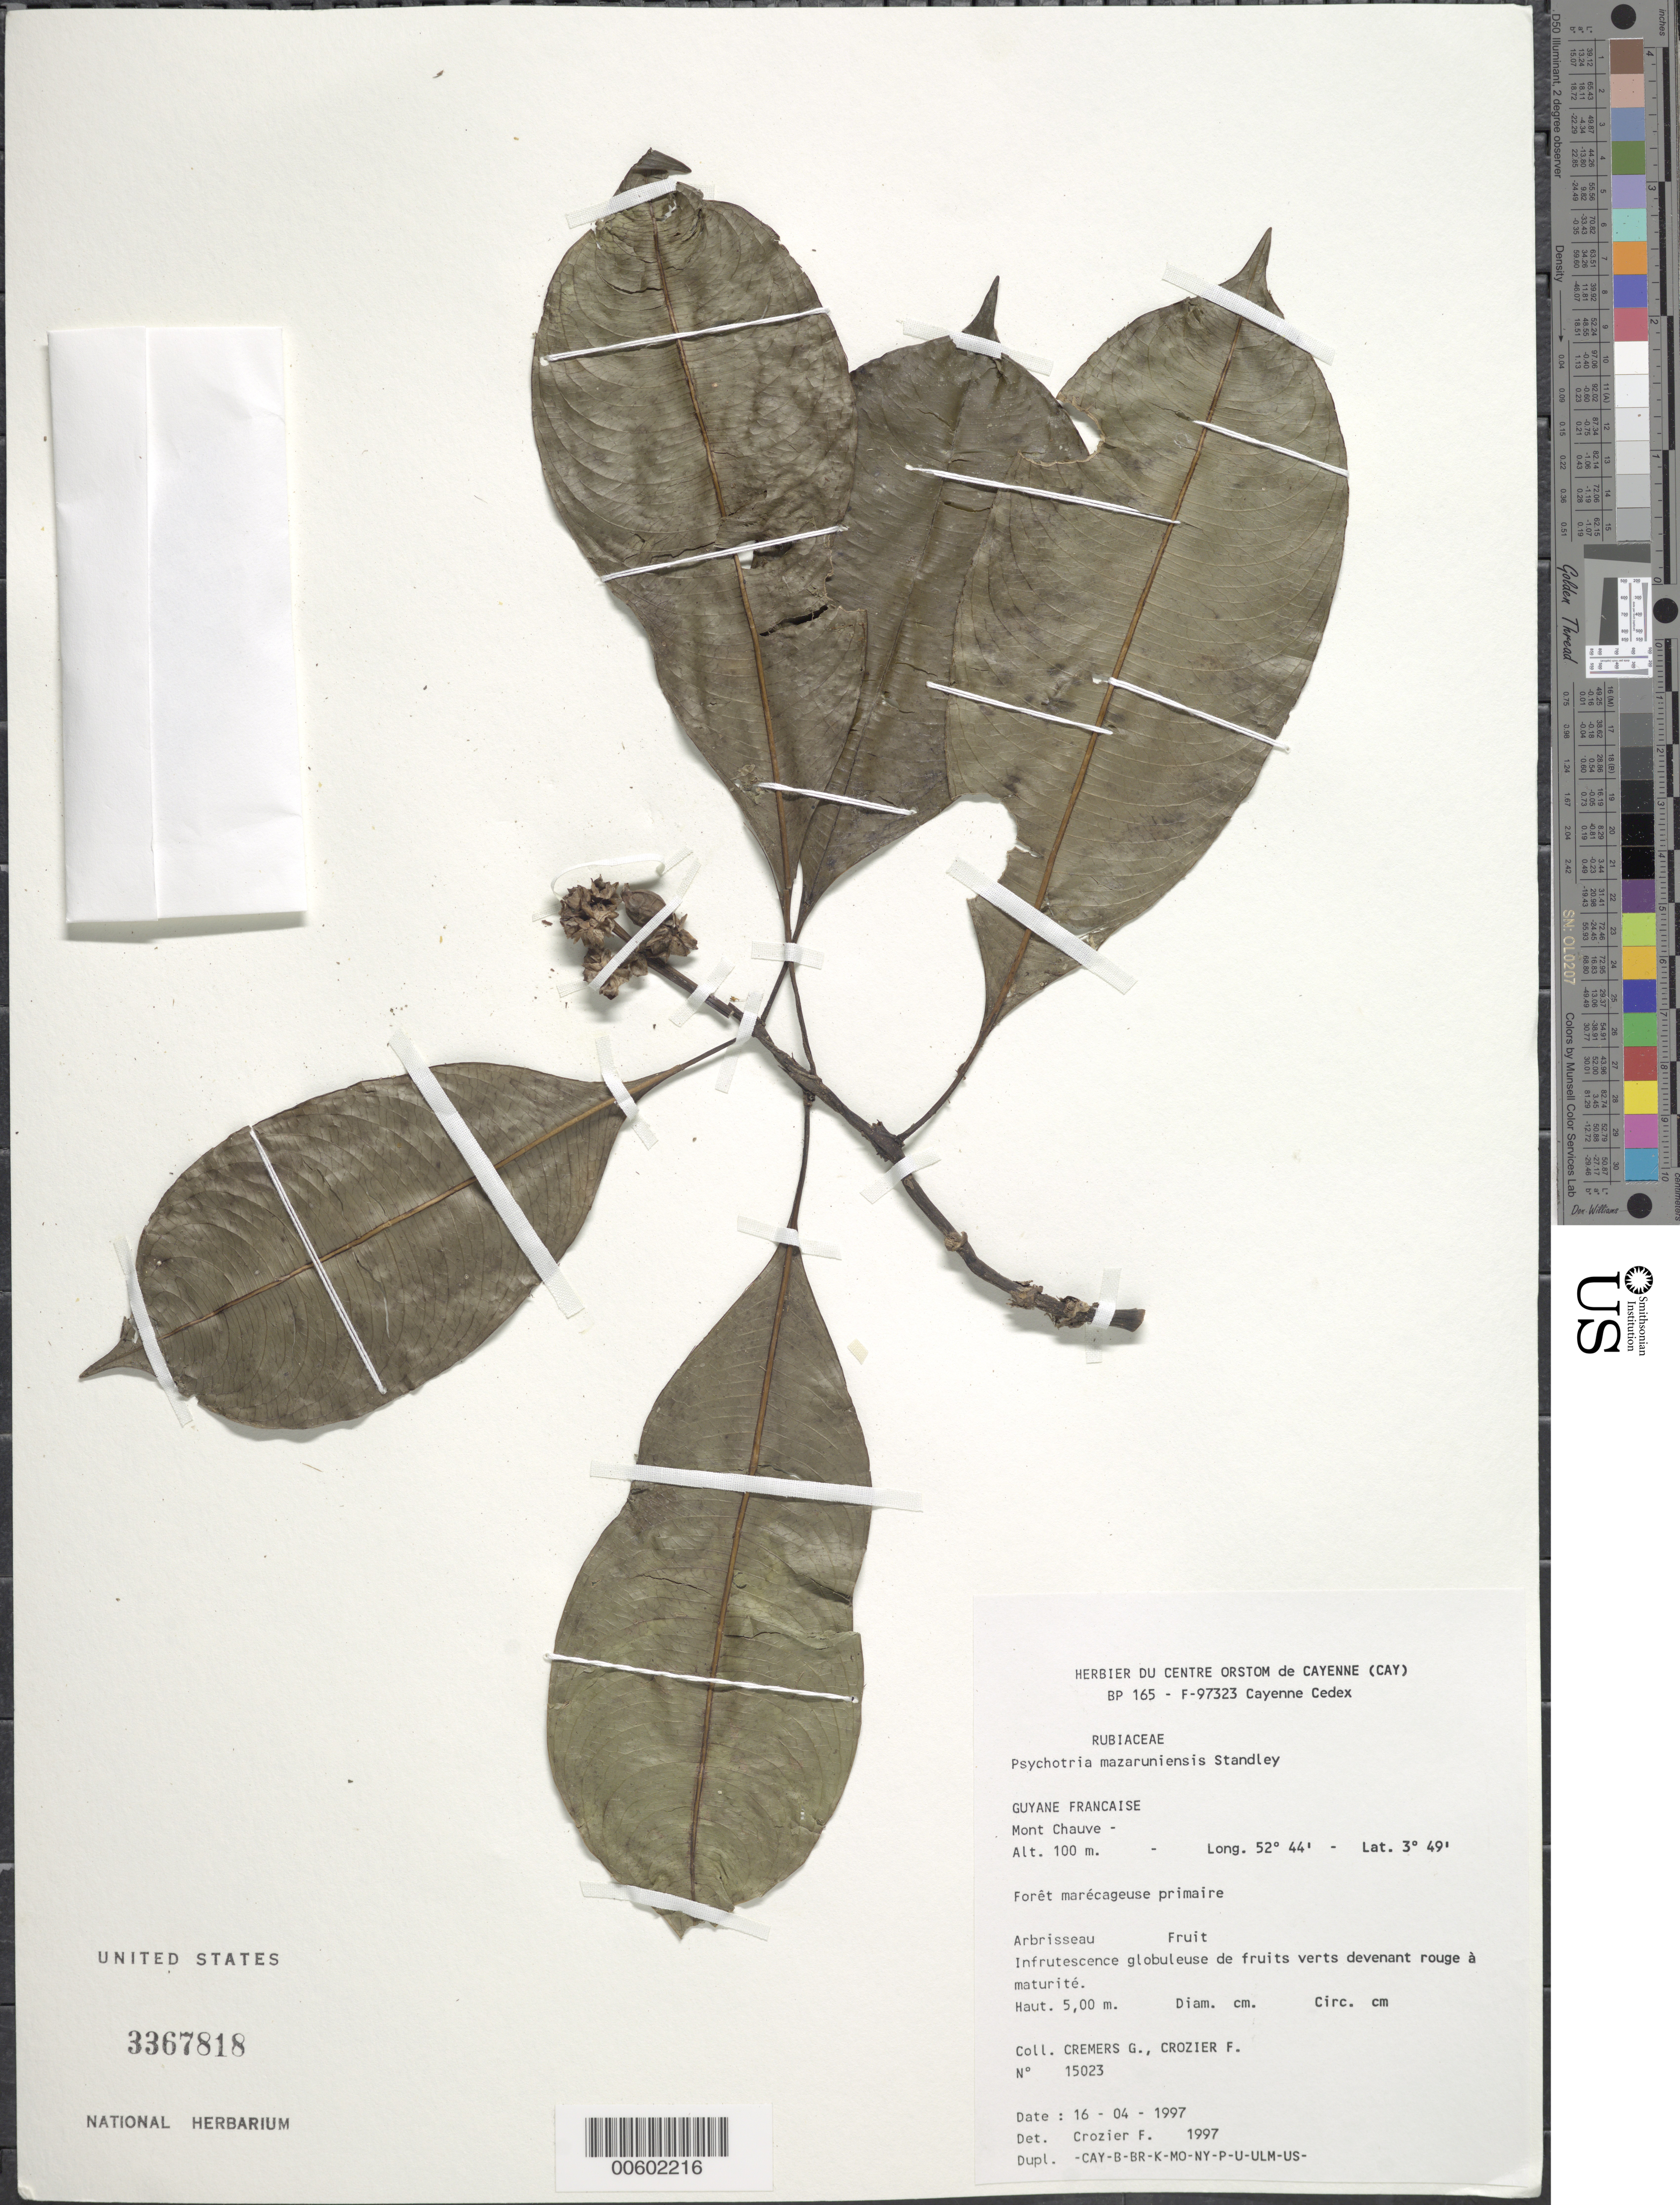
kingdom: Plantae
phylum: Tracheophyta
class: Magnoliopsida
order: Gentianales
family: Rubiaceae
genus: Palicourea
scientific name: Palicourea jenmanii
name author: (Wernham) Delprete & J.H. Kirkbr.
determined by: Kirkbride, J. H., Jr.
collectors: G. Cremers & F. Crozier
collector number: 15023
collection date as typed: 16-Apr-97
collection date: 1997-04-16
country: French Guiana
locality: Mont Chauve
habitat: Forêt marécageuse primaire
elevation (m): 100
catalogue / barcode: US 3367818